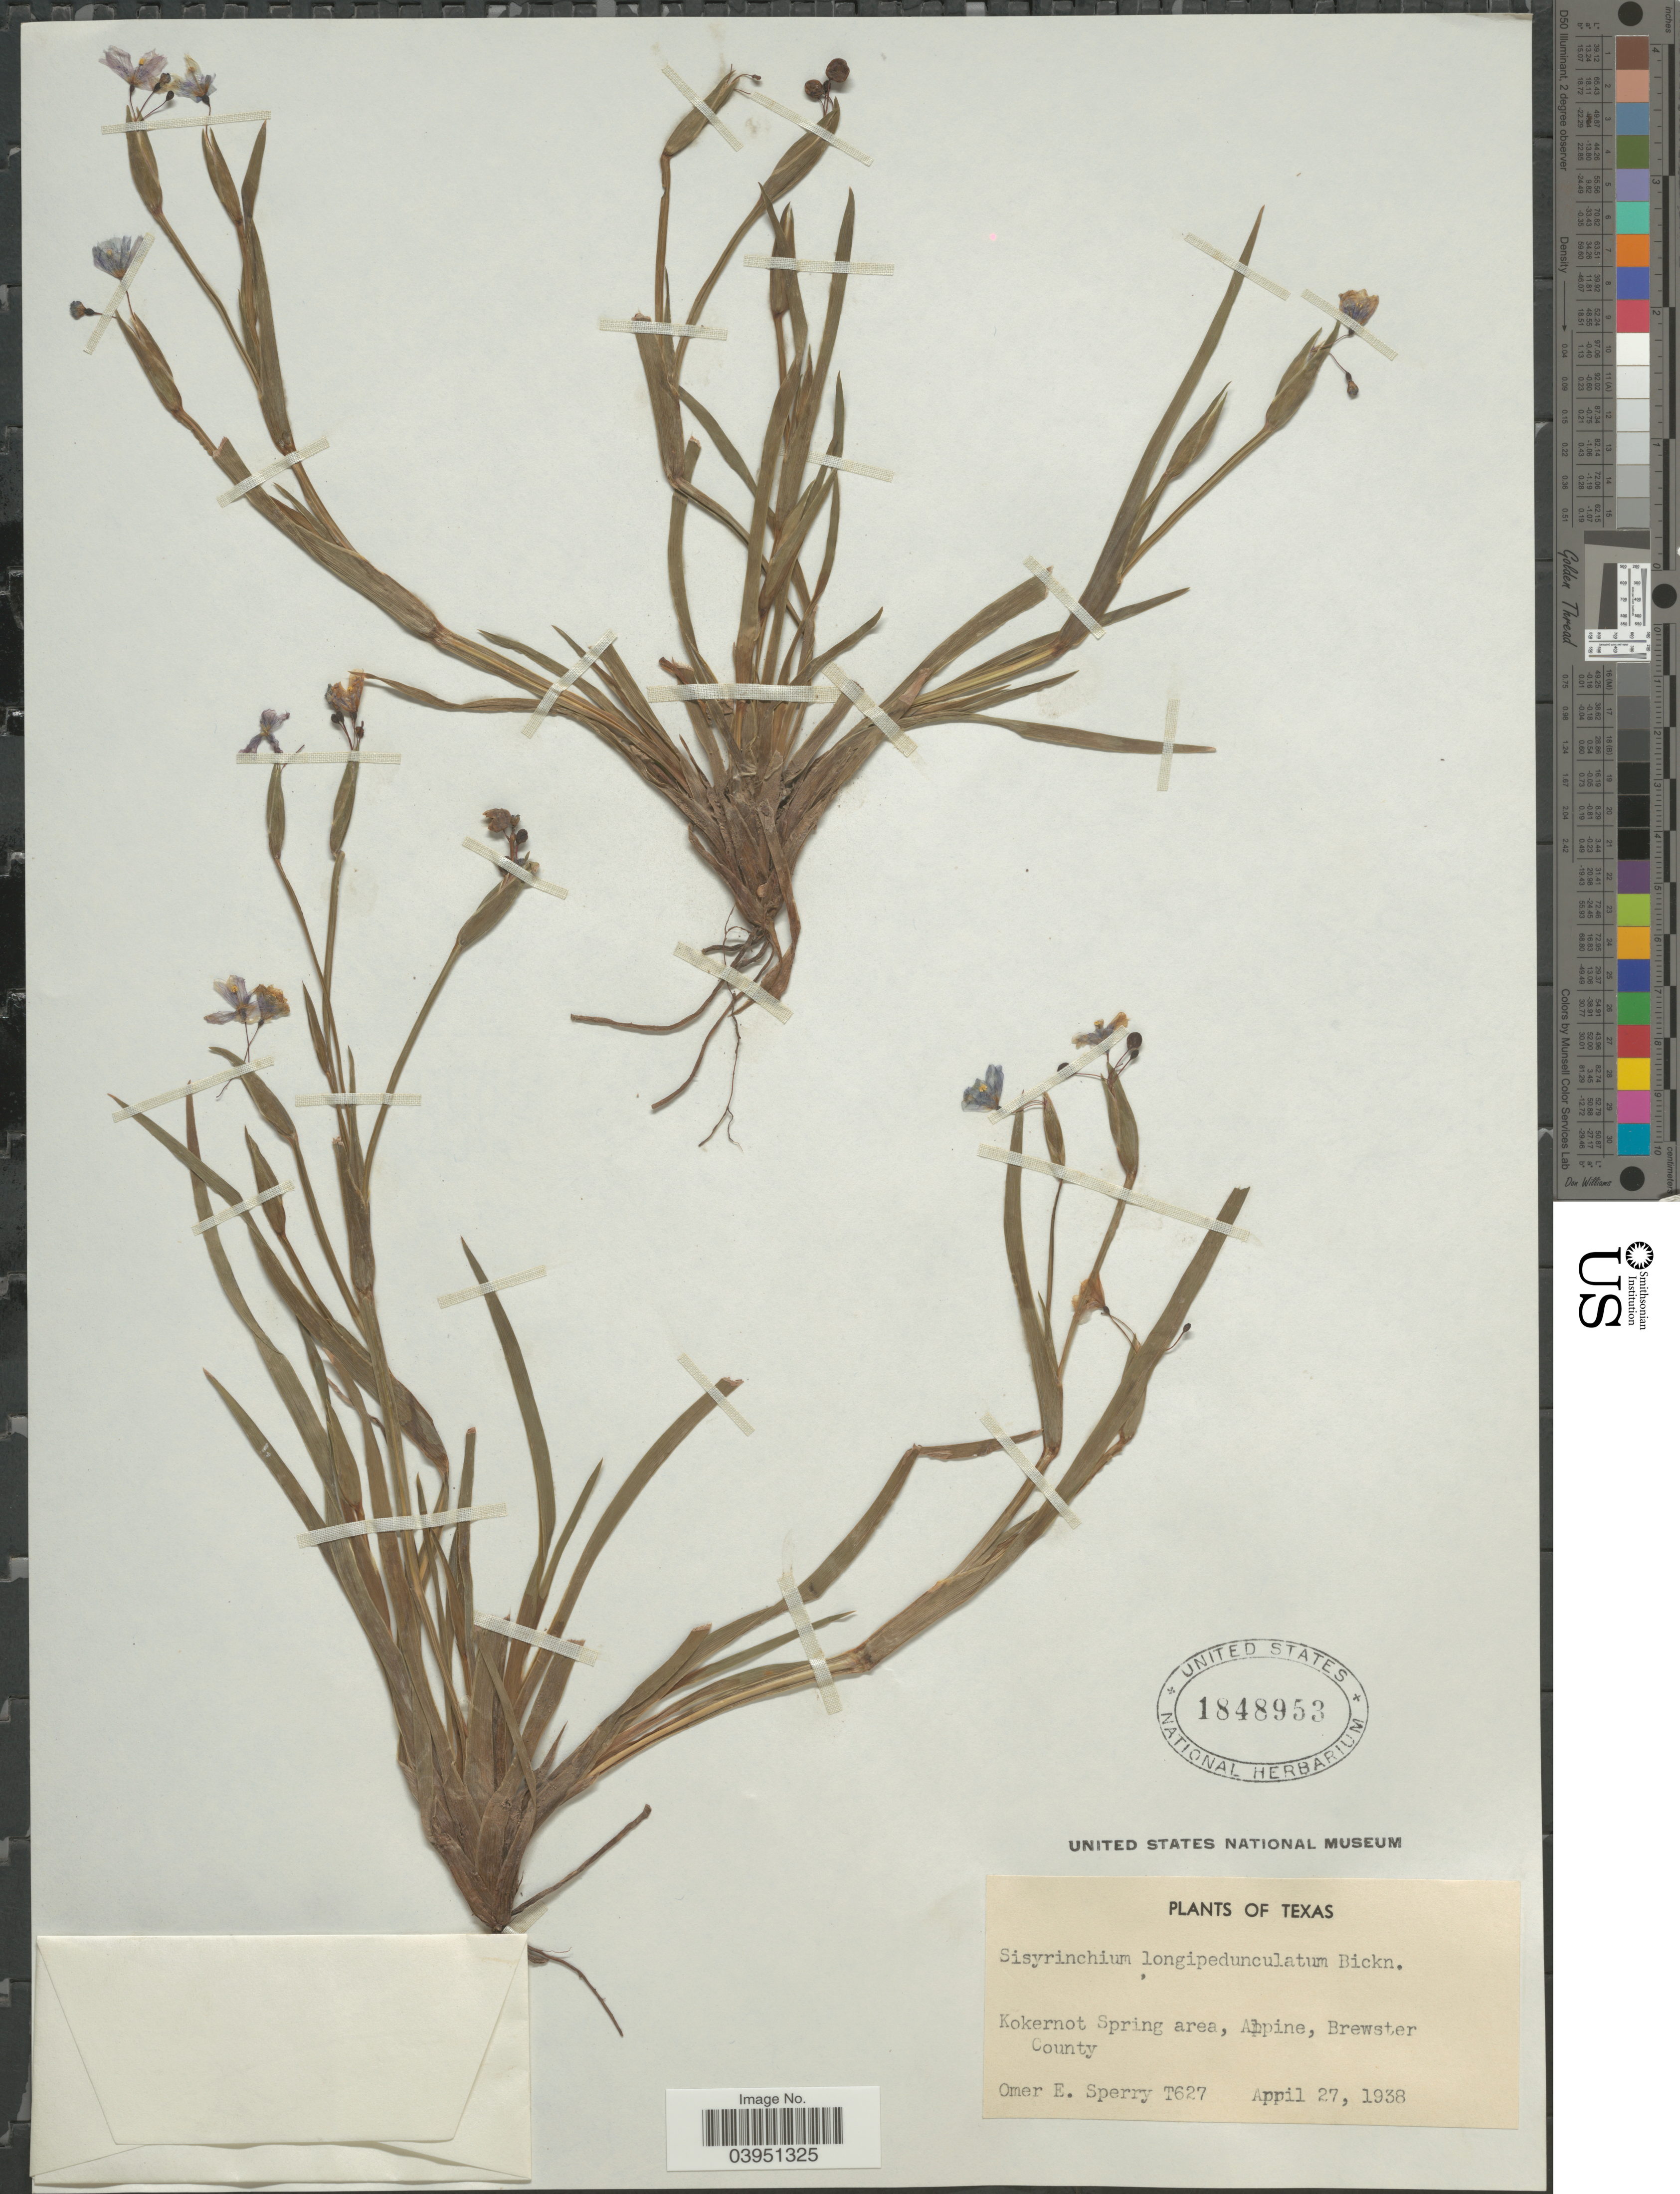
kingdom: Plantae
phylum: Tracheophyta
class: Liliopsida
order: Asparagales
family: Iridaceae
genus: Sisyrinchium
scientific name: Sisyrinchium longipedunculatum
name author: E.P. Bicknell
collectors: O. E. Sperry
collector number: T627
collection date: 1938-04-27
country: United States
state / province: Texas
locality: Kokernot Spring area, Alpine, Brewster County.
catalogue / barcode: US 1848953